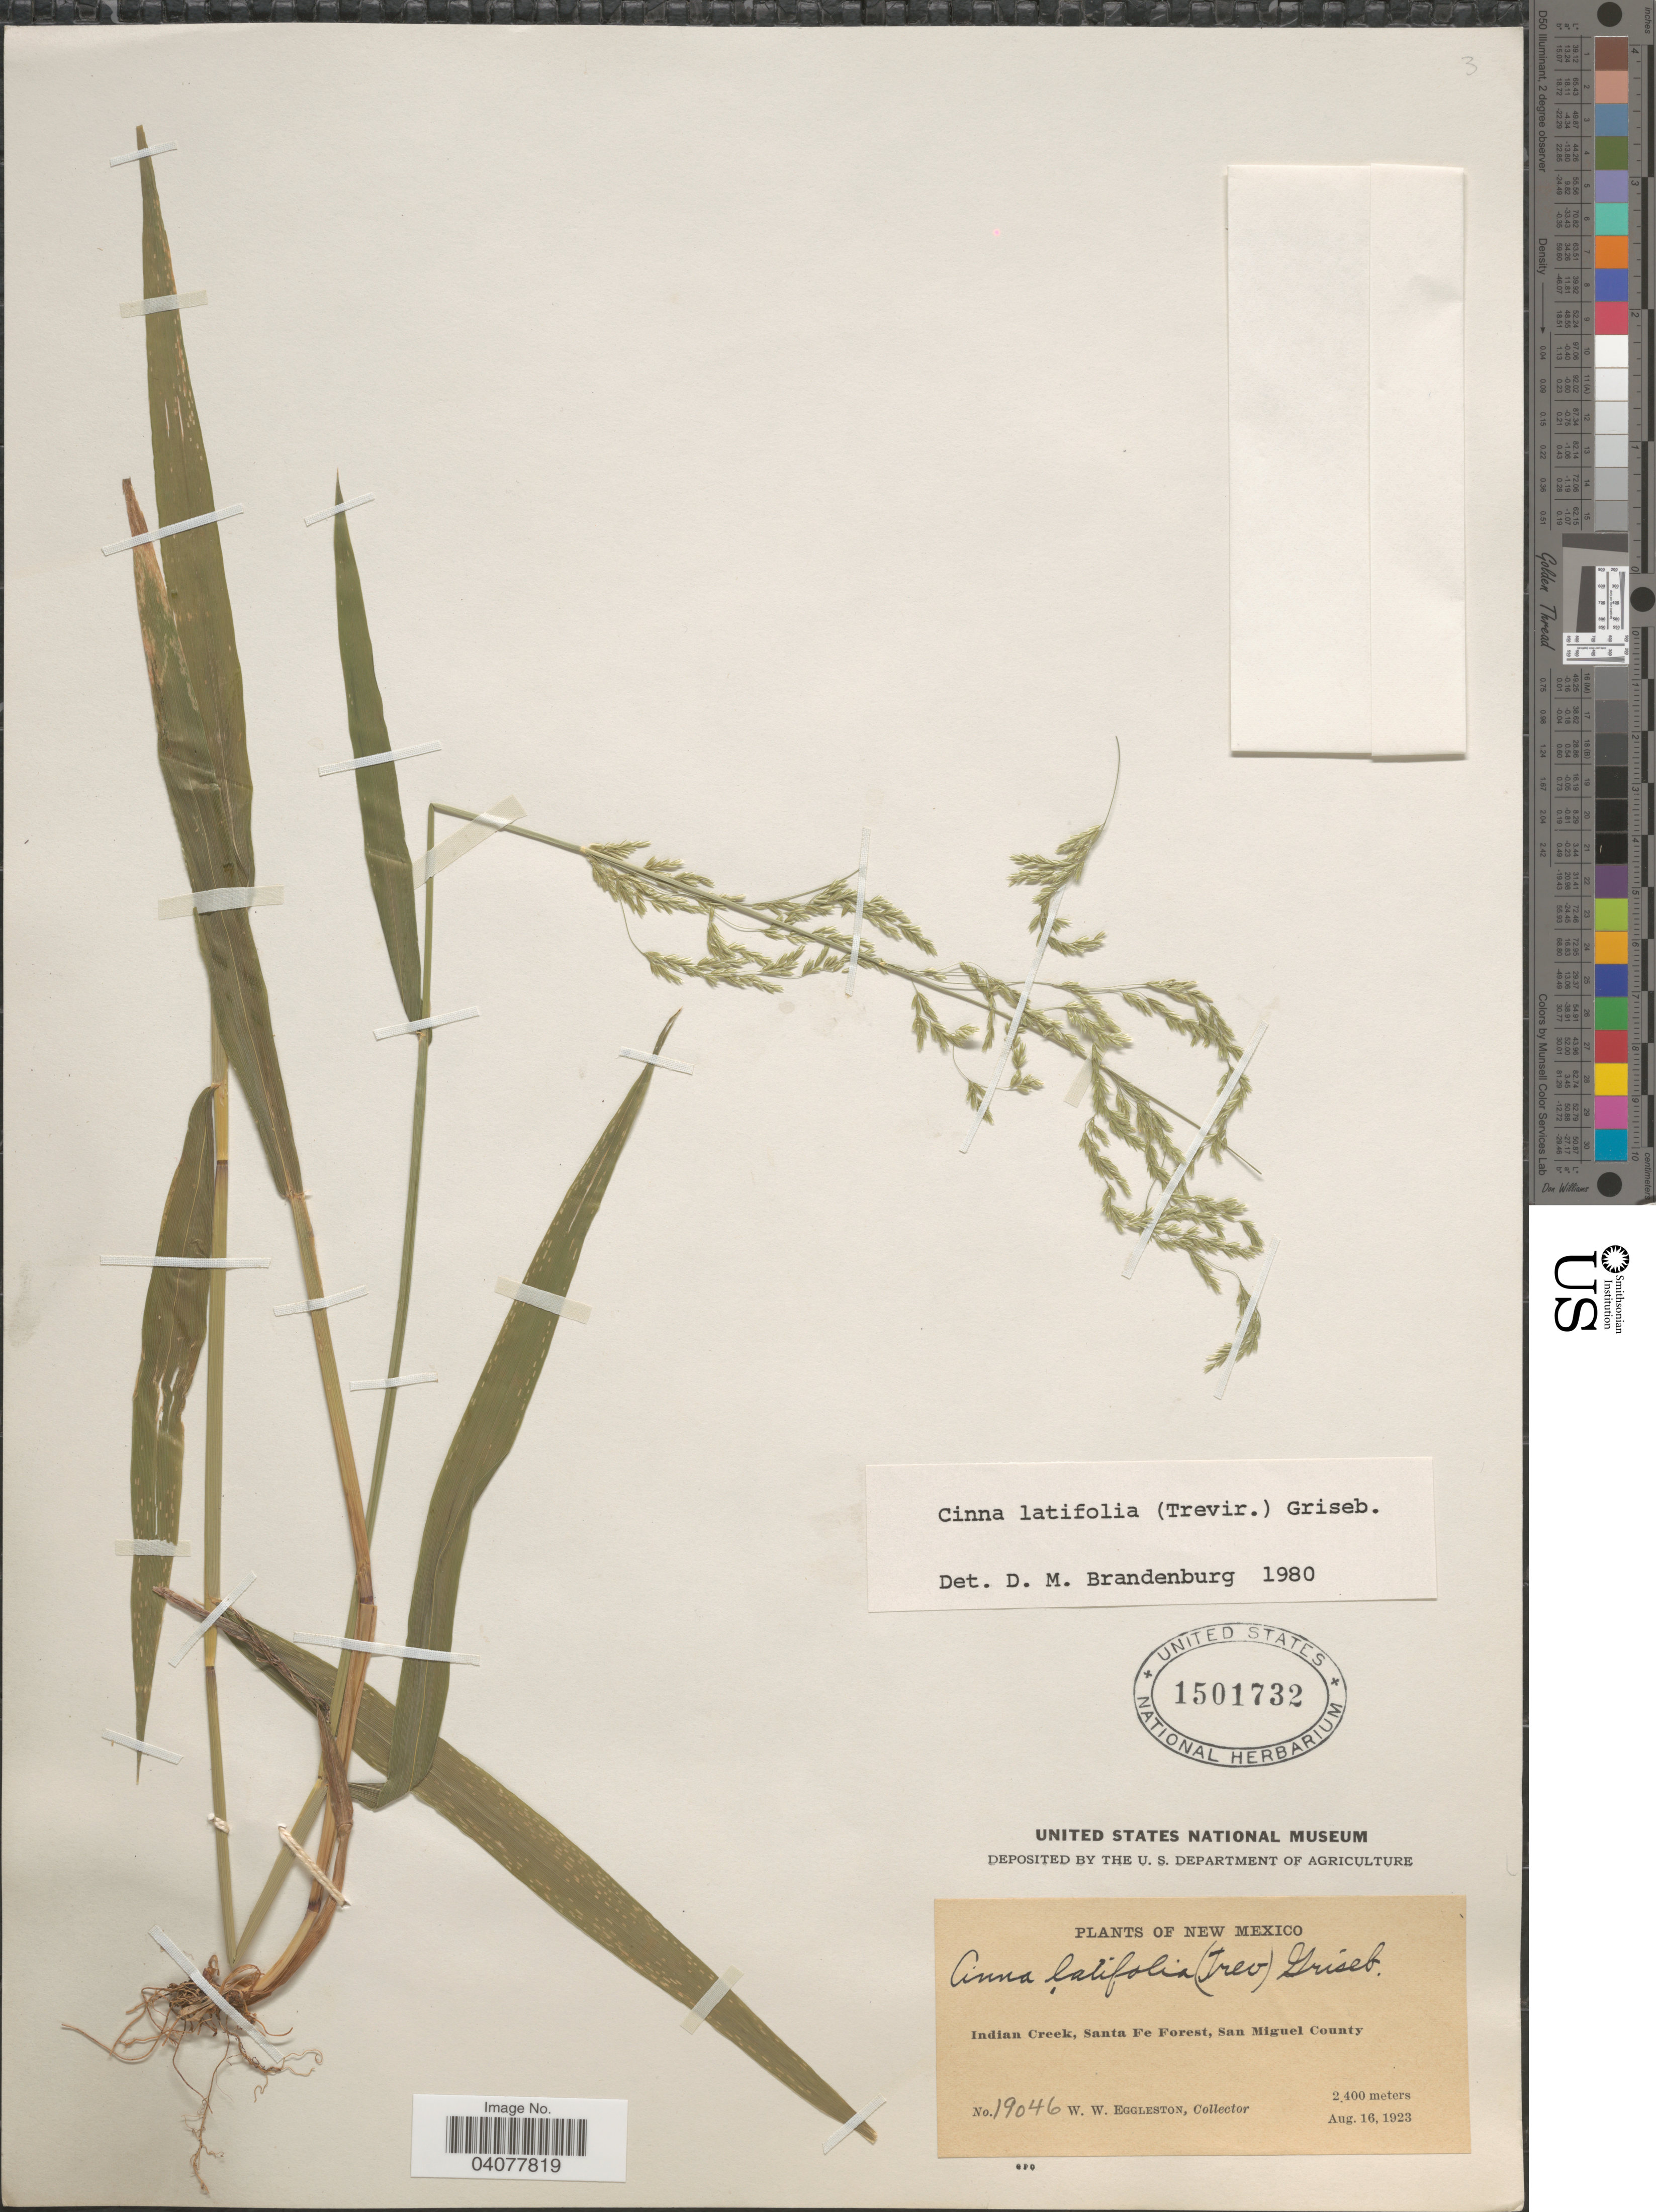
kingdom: Plantae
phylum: Tracheophyta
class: Liliopsida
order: Poales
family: Poaceae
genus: Cinna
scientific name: Cinna latifolia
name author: (Trevir. ex Goeppert) Griseb.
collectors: W. W. Eggleston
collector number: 19046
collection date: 1923-08-16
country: United States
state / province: New Mexico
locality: Indian Creek, Santa Fe Forest, San Miguel County.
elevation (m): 2400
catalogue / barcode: US 1501732